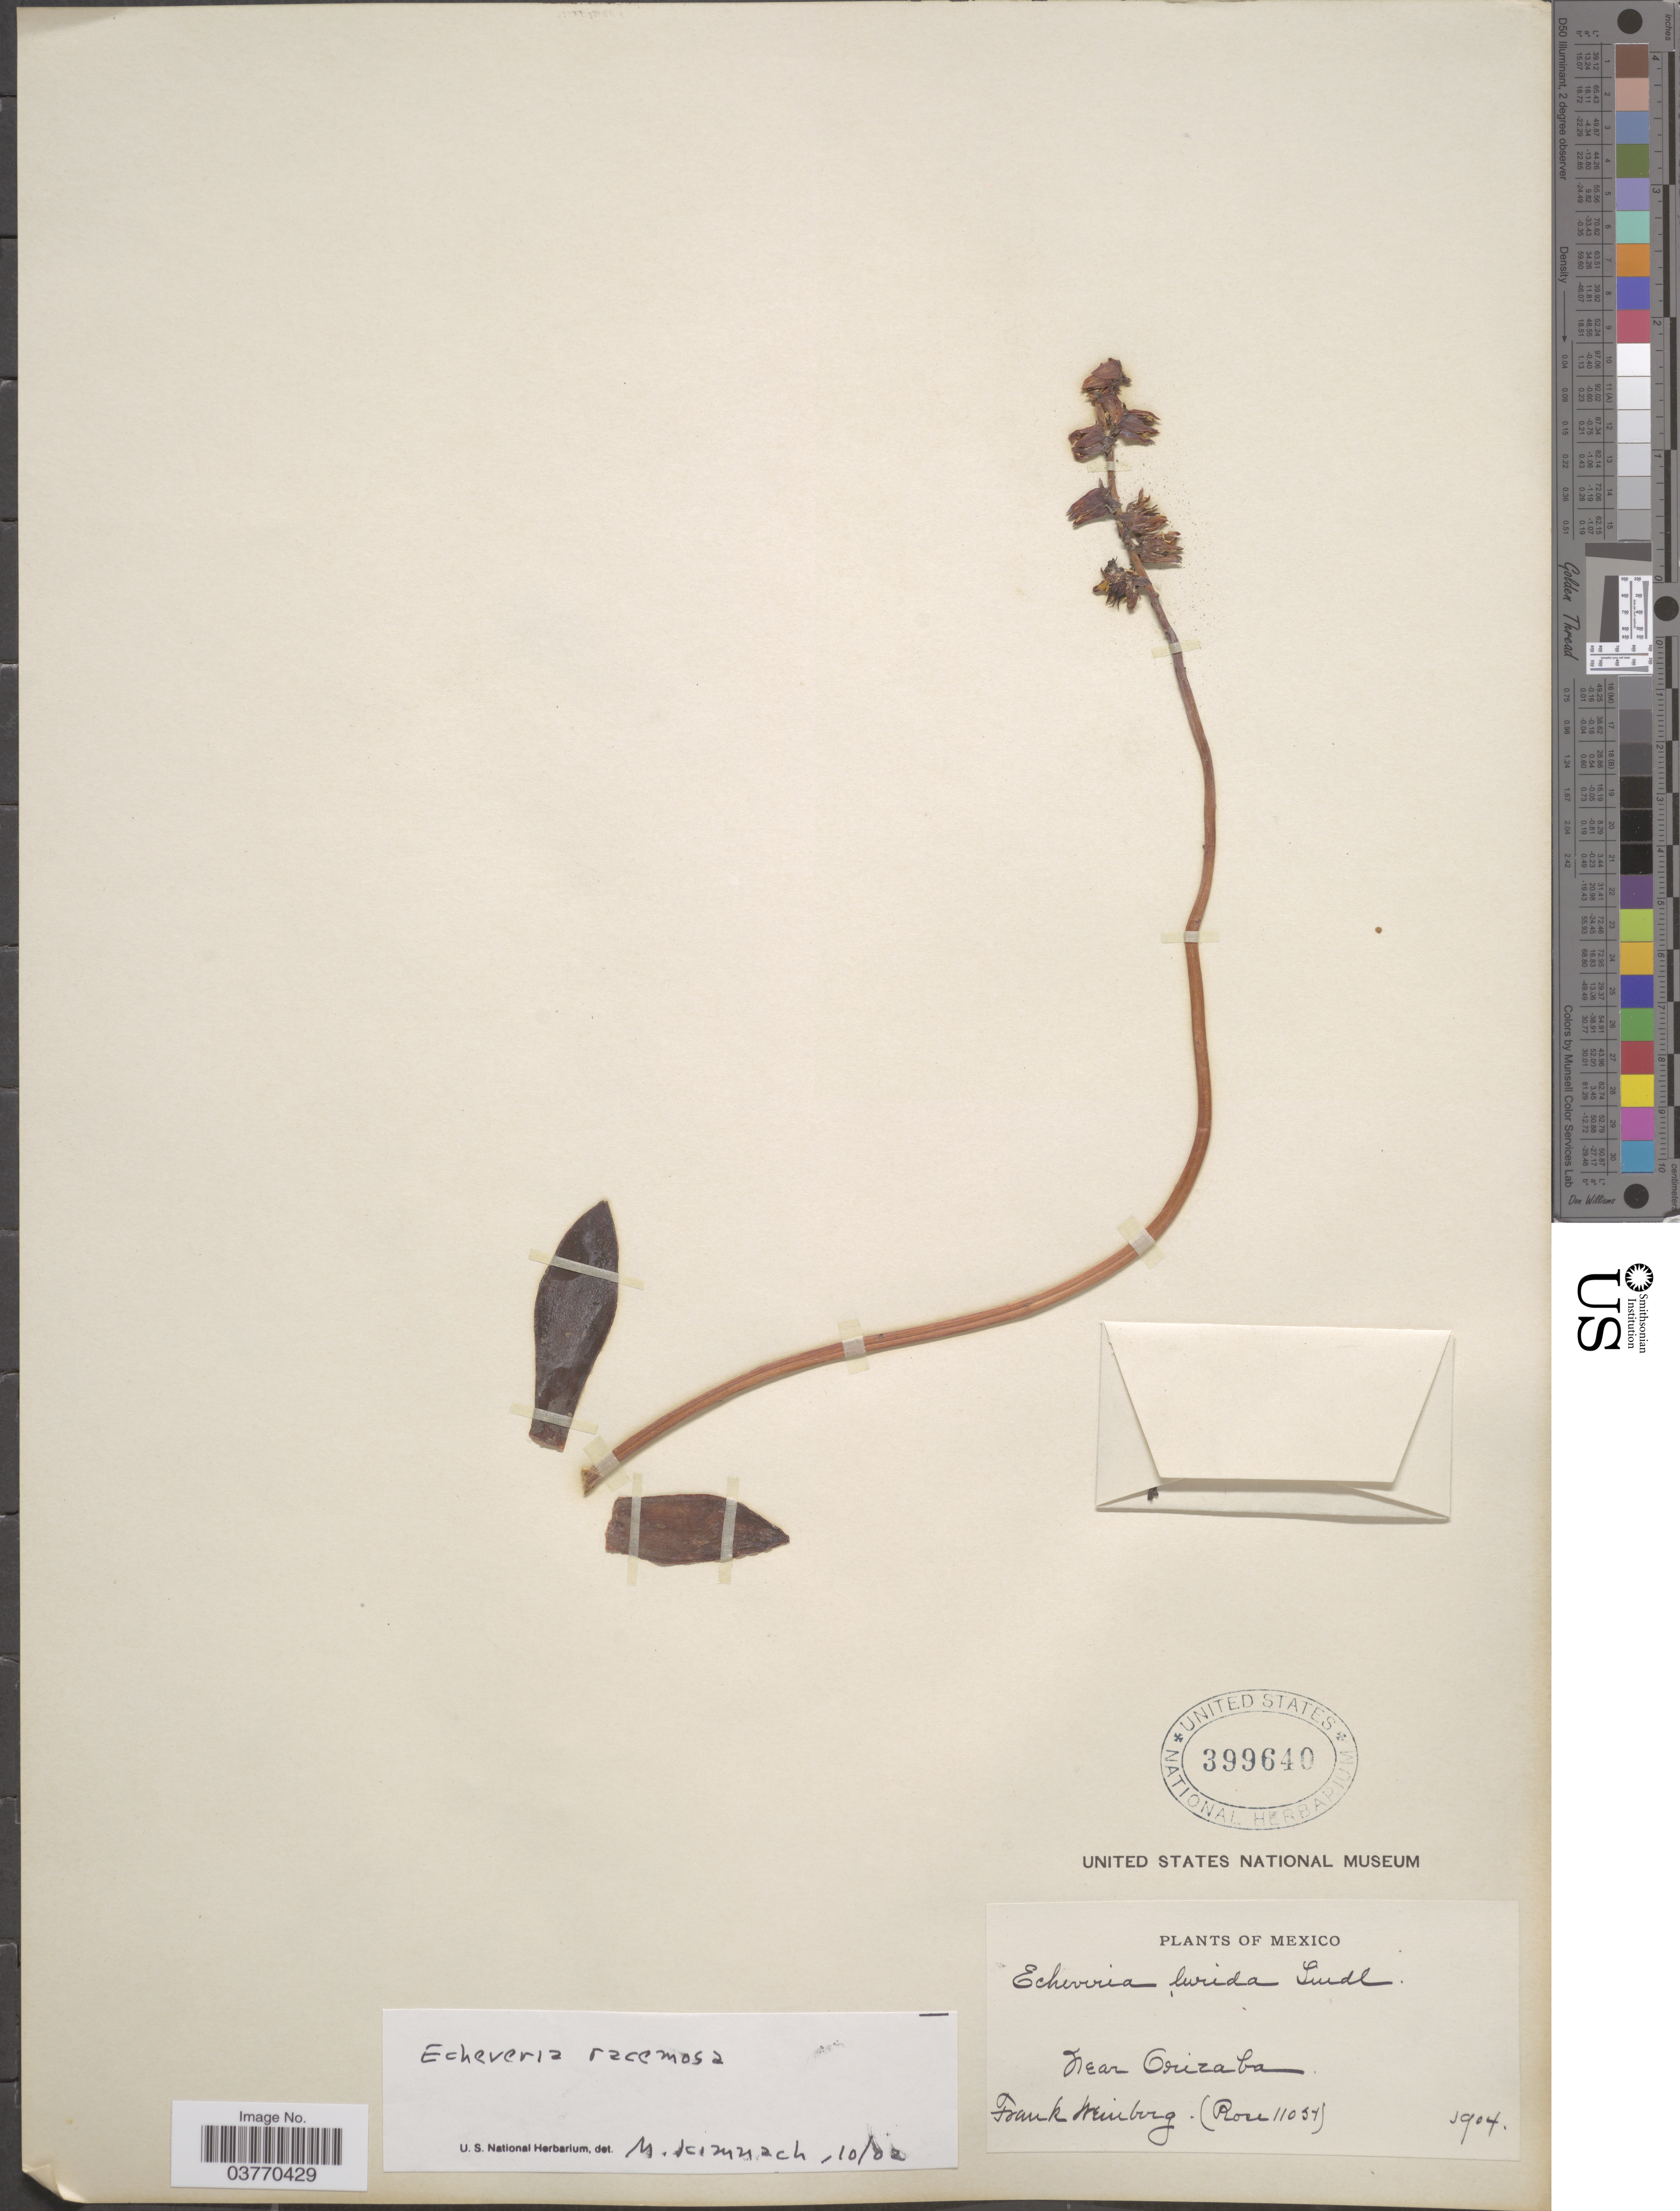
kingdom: Plantae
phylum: Tracheophyta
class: Magnoliopsida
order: Saxifragales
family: Crassulaceae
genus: Echeveria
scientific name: Echeveria racemosa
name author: Schltdl. & Cham.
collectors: F. Weinberg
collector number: Rose11054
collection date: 1904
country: Mexico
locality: Near Orizaba.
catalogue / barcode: US 399640